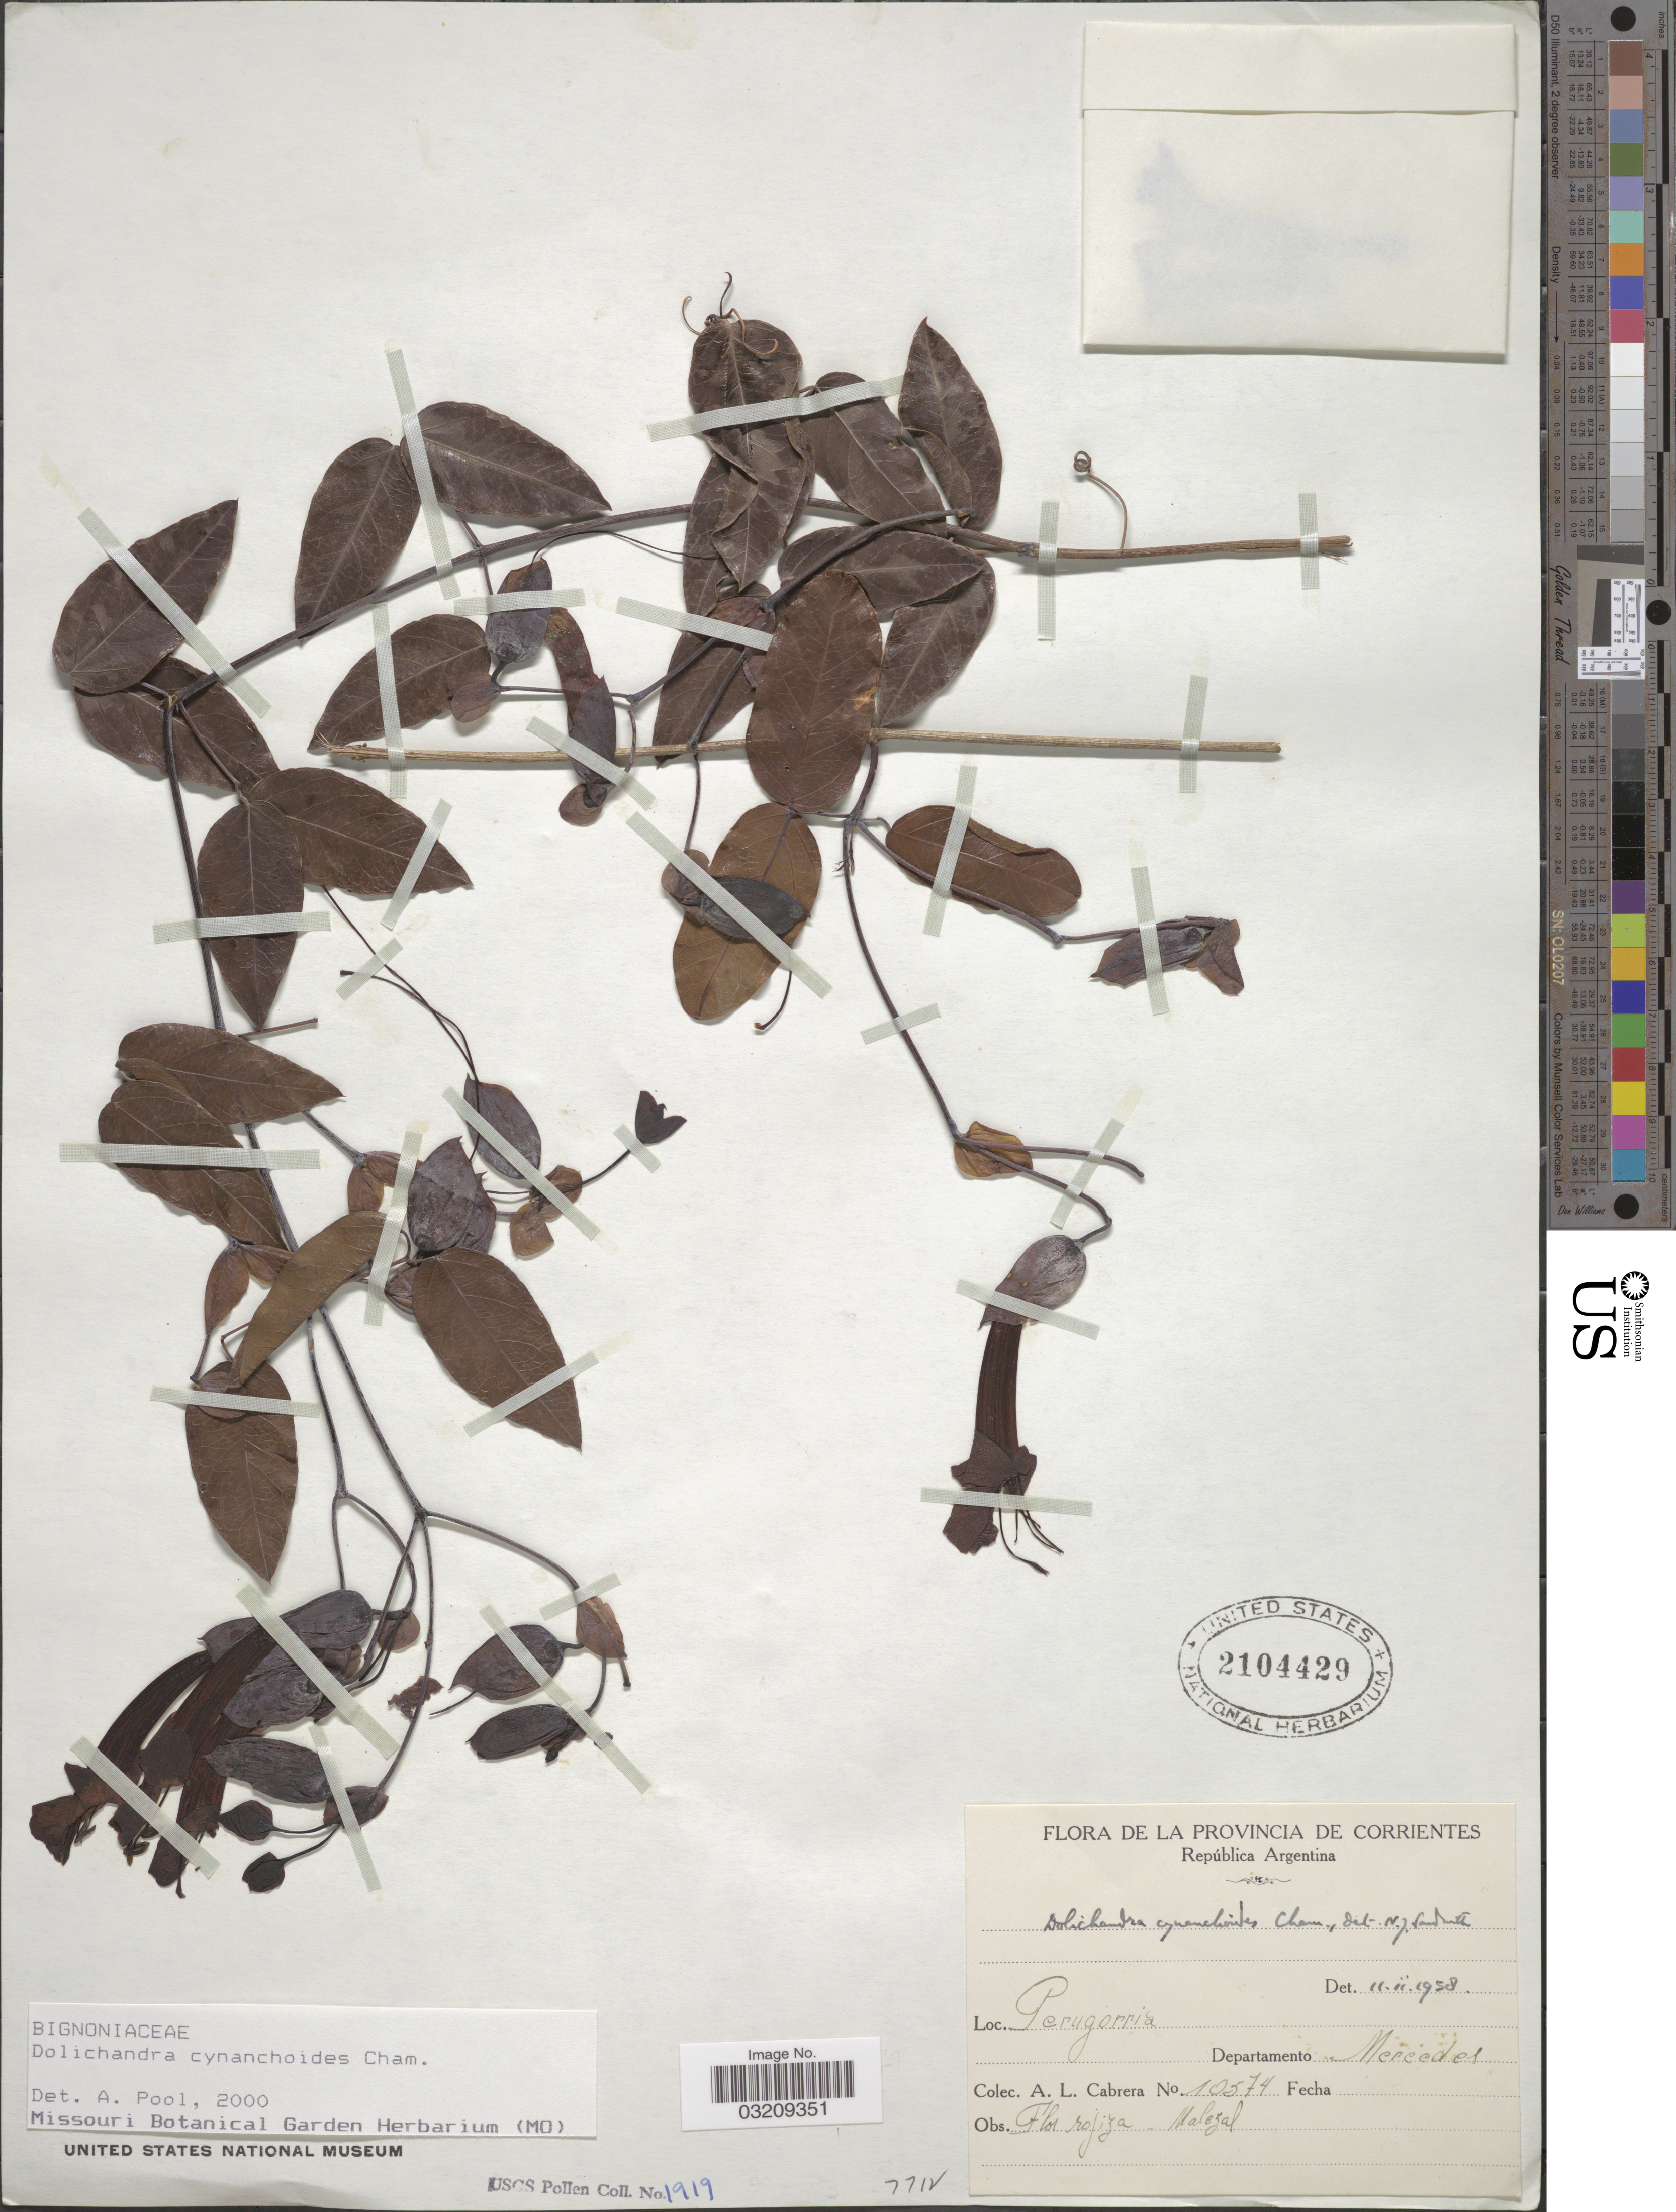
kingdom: Plantae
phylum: Tracheophyta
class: Magnoliopsida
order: Lamiales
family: Bignoniaceae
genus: Dolichandra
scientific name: Dolichandra cynanchoides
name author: Cham.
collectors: A. L. Cabrera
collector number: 10574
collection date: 1958-02-11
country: Argentina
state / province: Corrientes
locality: Perugorria. Departamento Mercedes.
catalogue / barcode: US 2104429